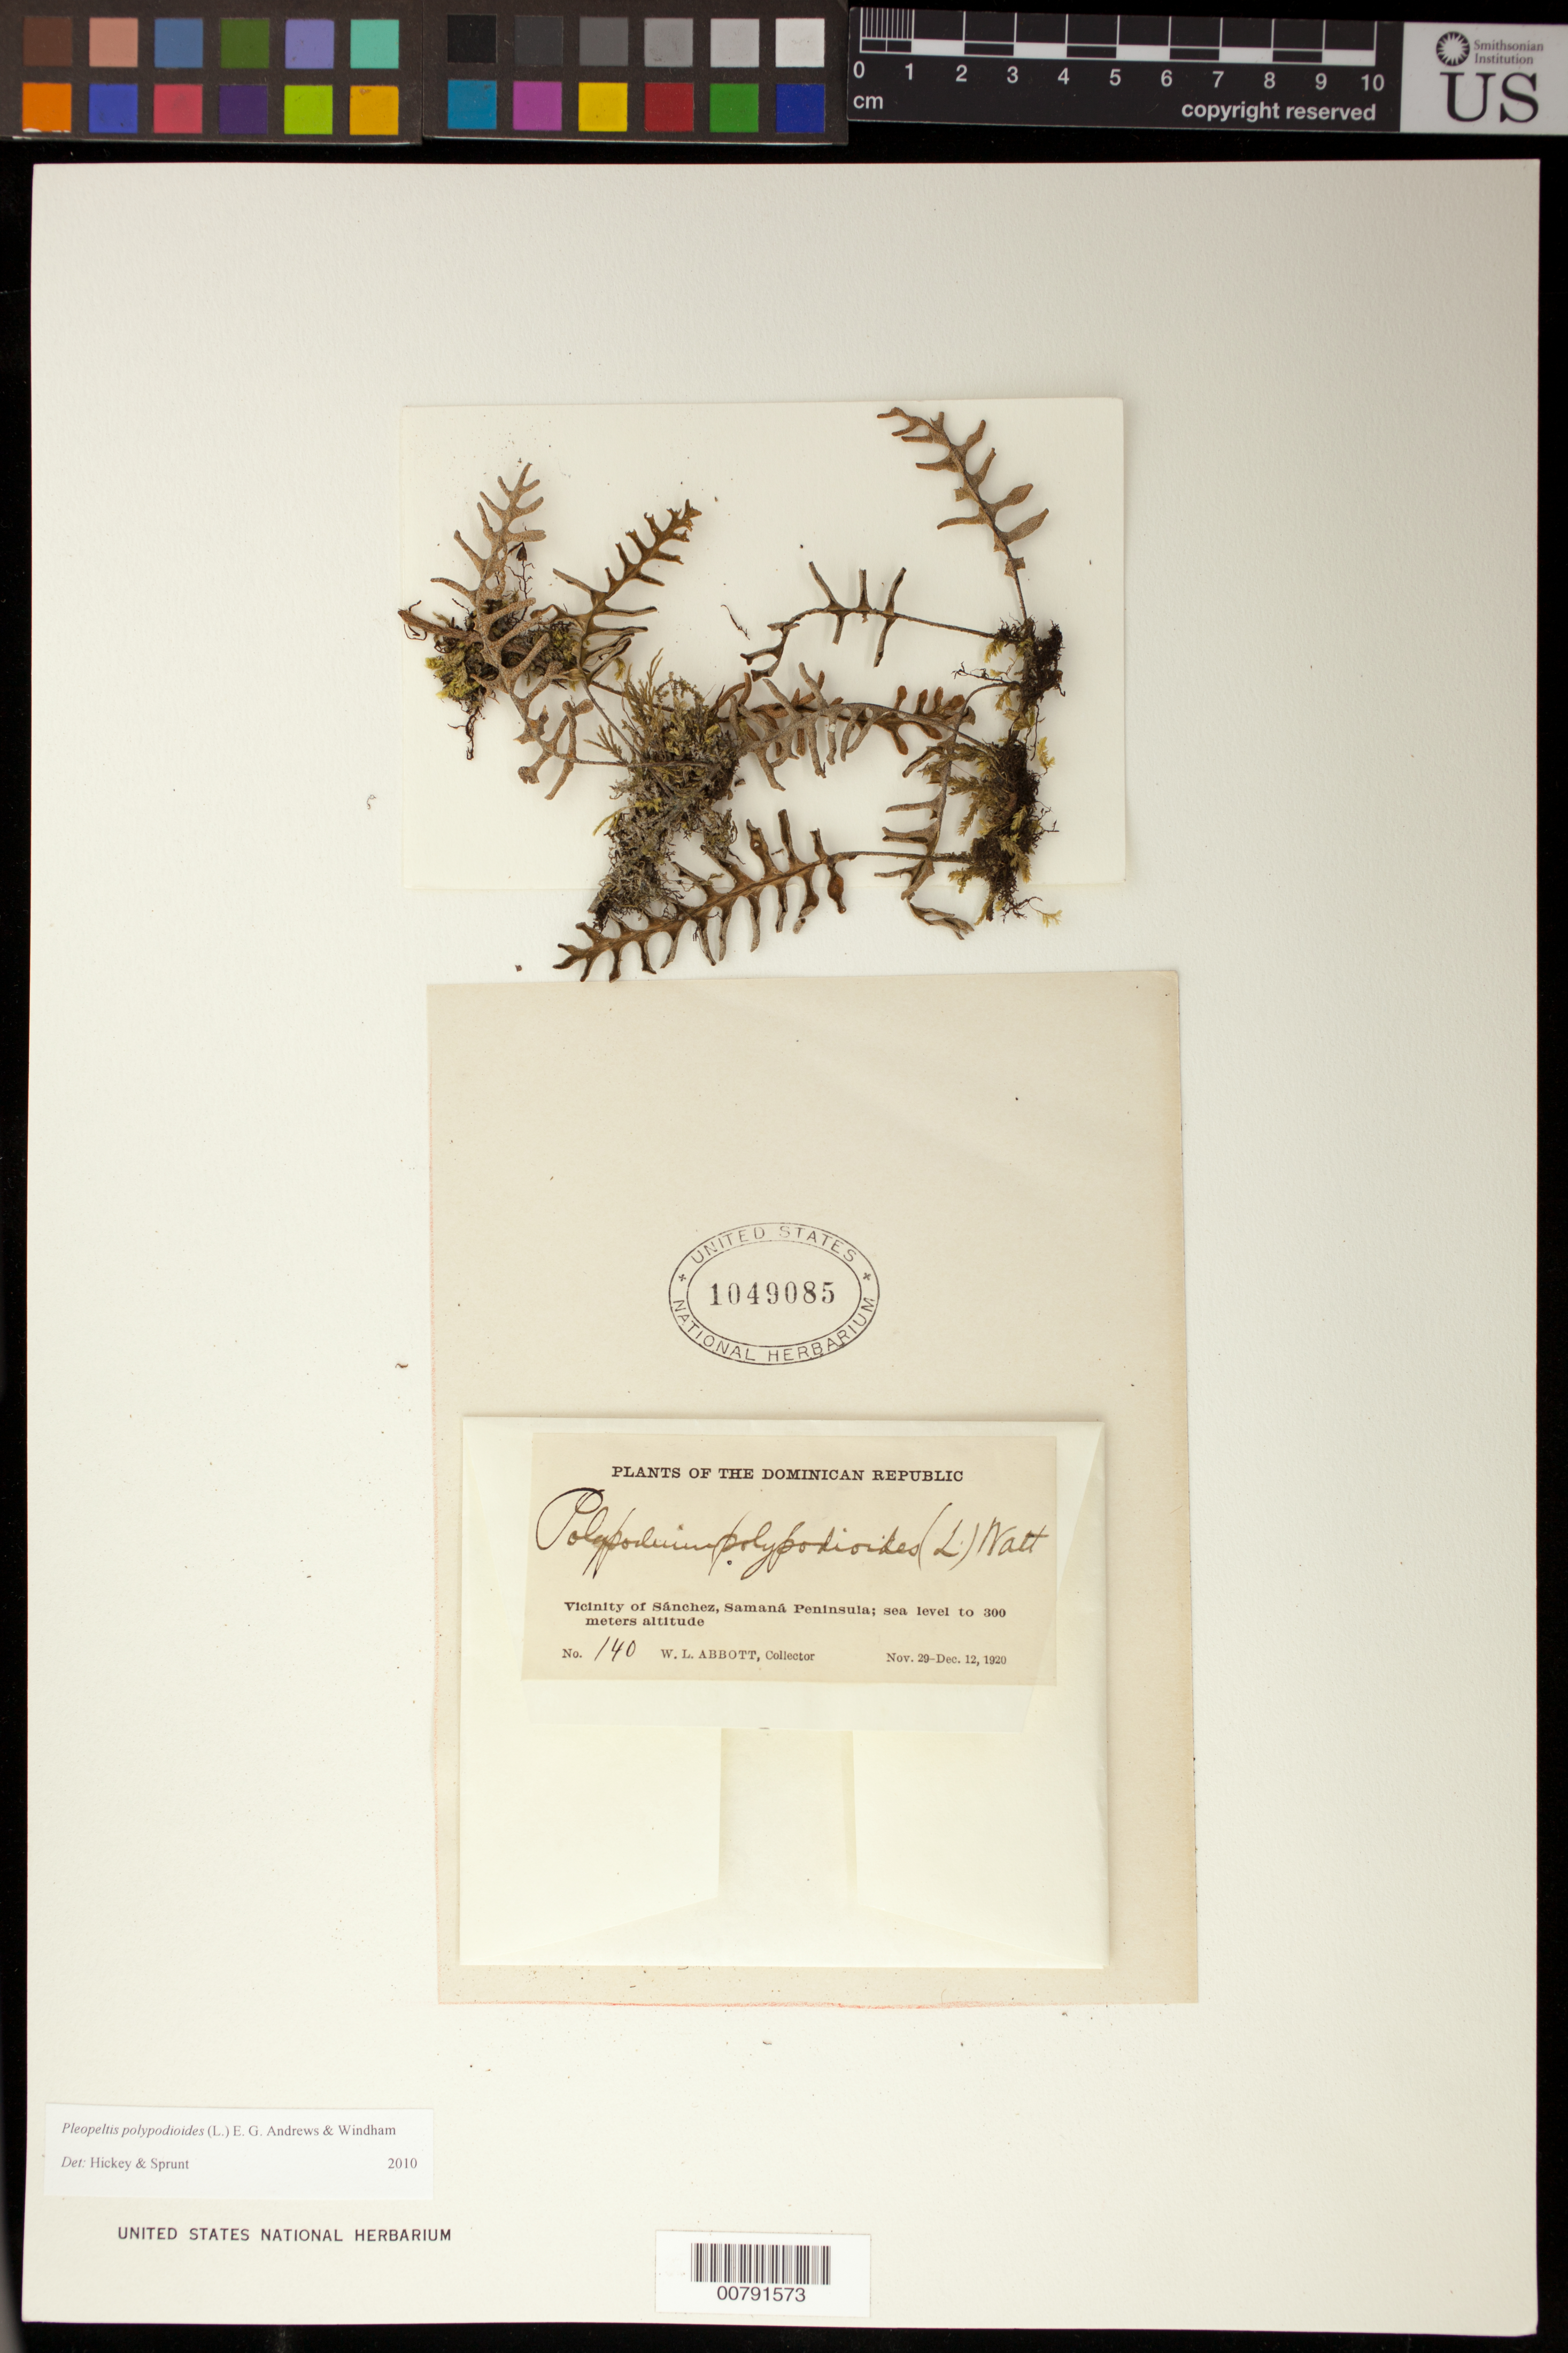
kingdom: Plantae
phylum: Tracheophyta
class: Polypodiopsida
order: Polypodiales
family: Polypodiaceae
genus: Pleopeltis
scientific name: Pleopeltis polypodioides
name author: (L.) E.G. Andrews & Windham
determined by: Hickey, R. J.; Sprunt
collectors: W. L. Abbott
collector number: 140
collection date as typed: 29 Dec 1920 12 Dec 1920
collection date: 1920-12-12/1920-12-29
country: Dominican Republic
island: Hispaniola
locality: Sánchez vicinity, Samaná Peninsula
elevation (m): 0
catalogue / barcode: US 1049085